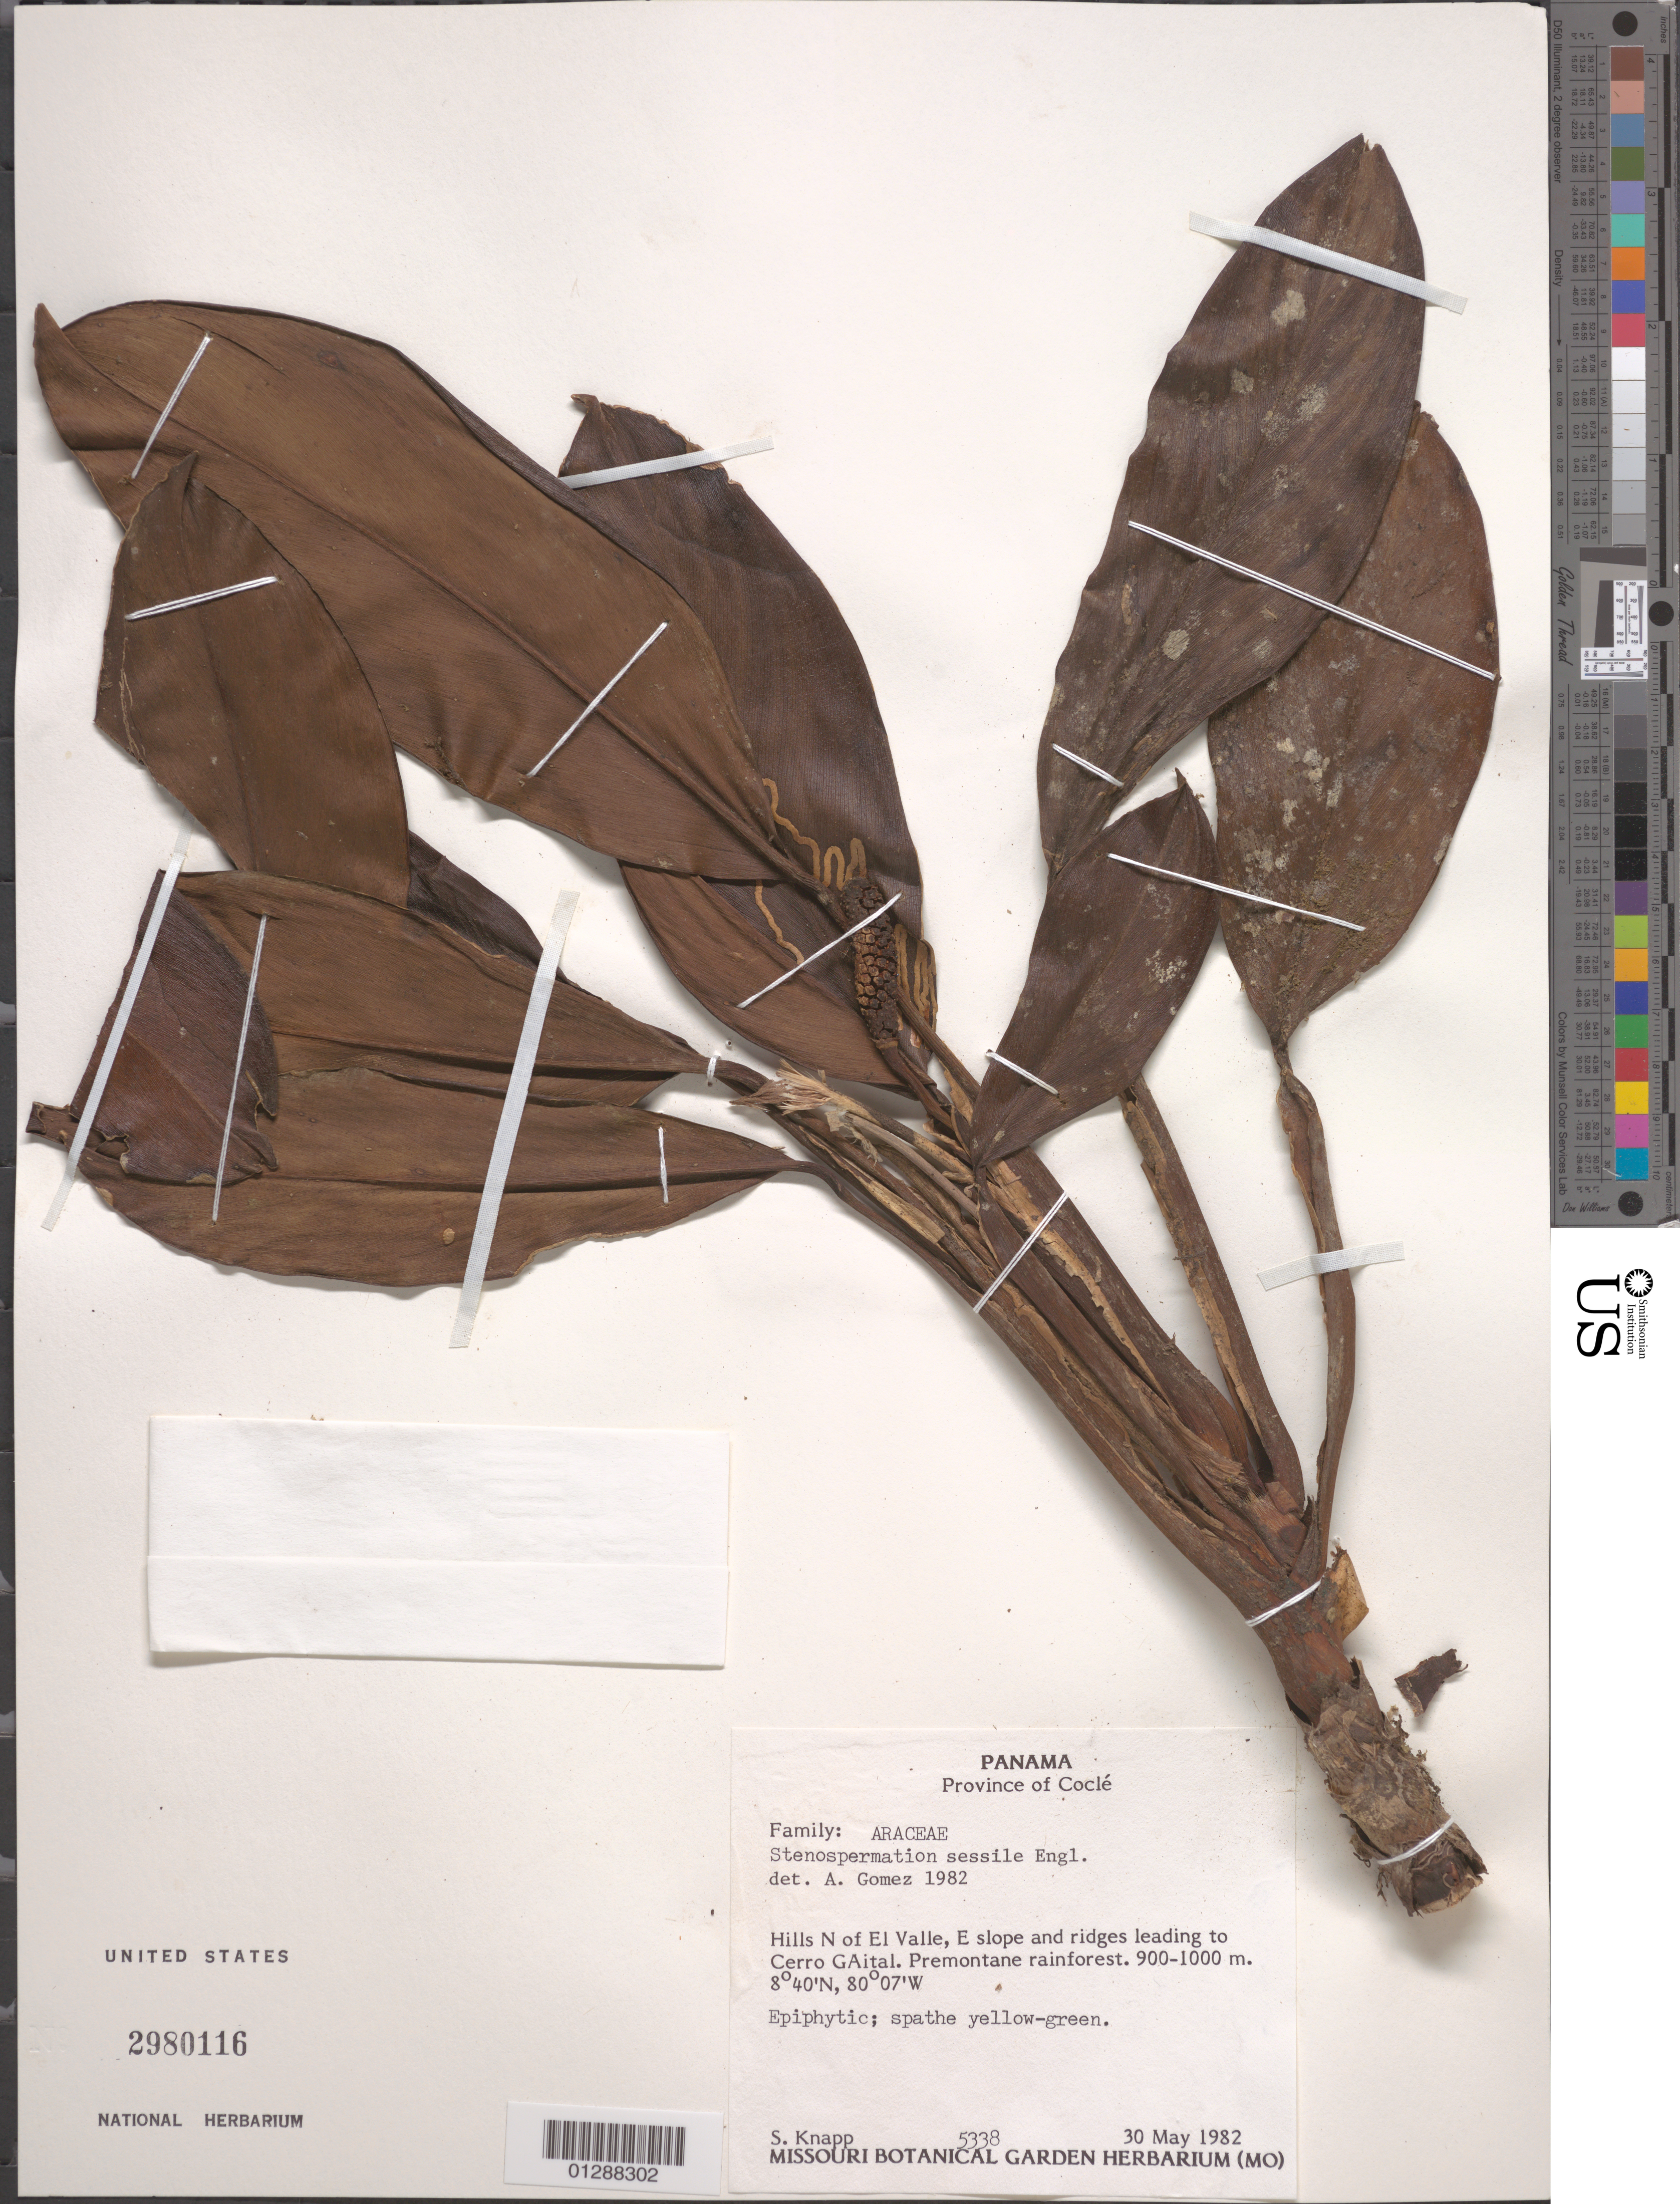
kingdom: Plantae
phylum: Tracheophyta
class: Liliopsida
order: Alismatales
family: Araceae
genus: Stenospermation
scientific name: Stenospermation sessile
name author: Engl.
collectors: S. Knapp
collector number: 5338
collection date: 1982-05-30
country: Panama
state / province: Cocle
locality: Hill N of El Valle, E slope and ridges leading to Cerro GAital.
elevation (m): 900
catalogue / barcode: US 2980116